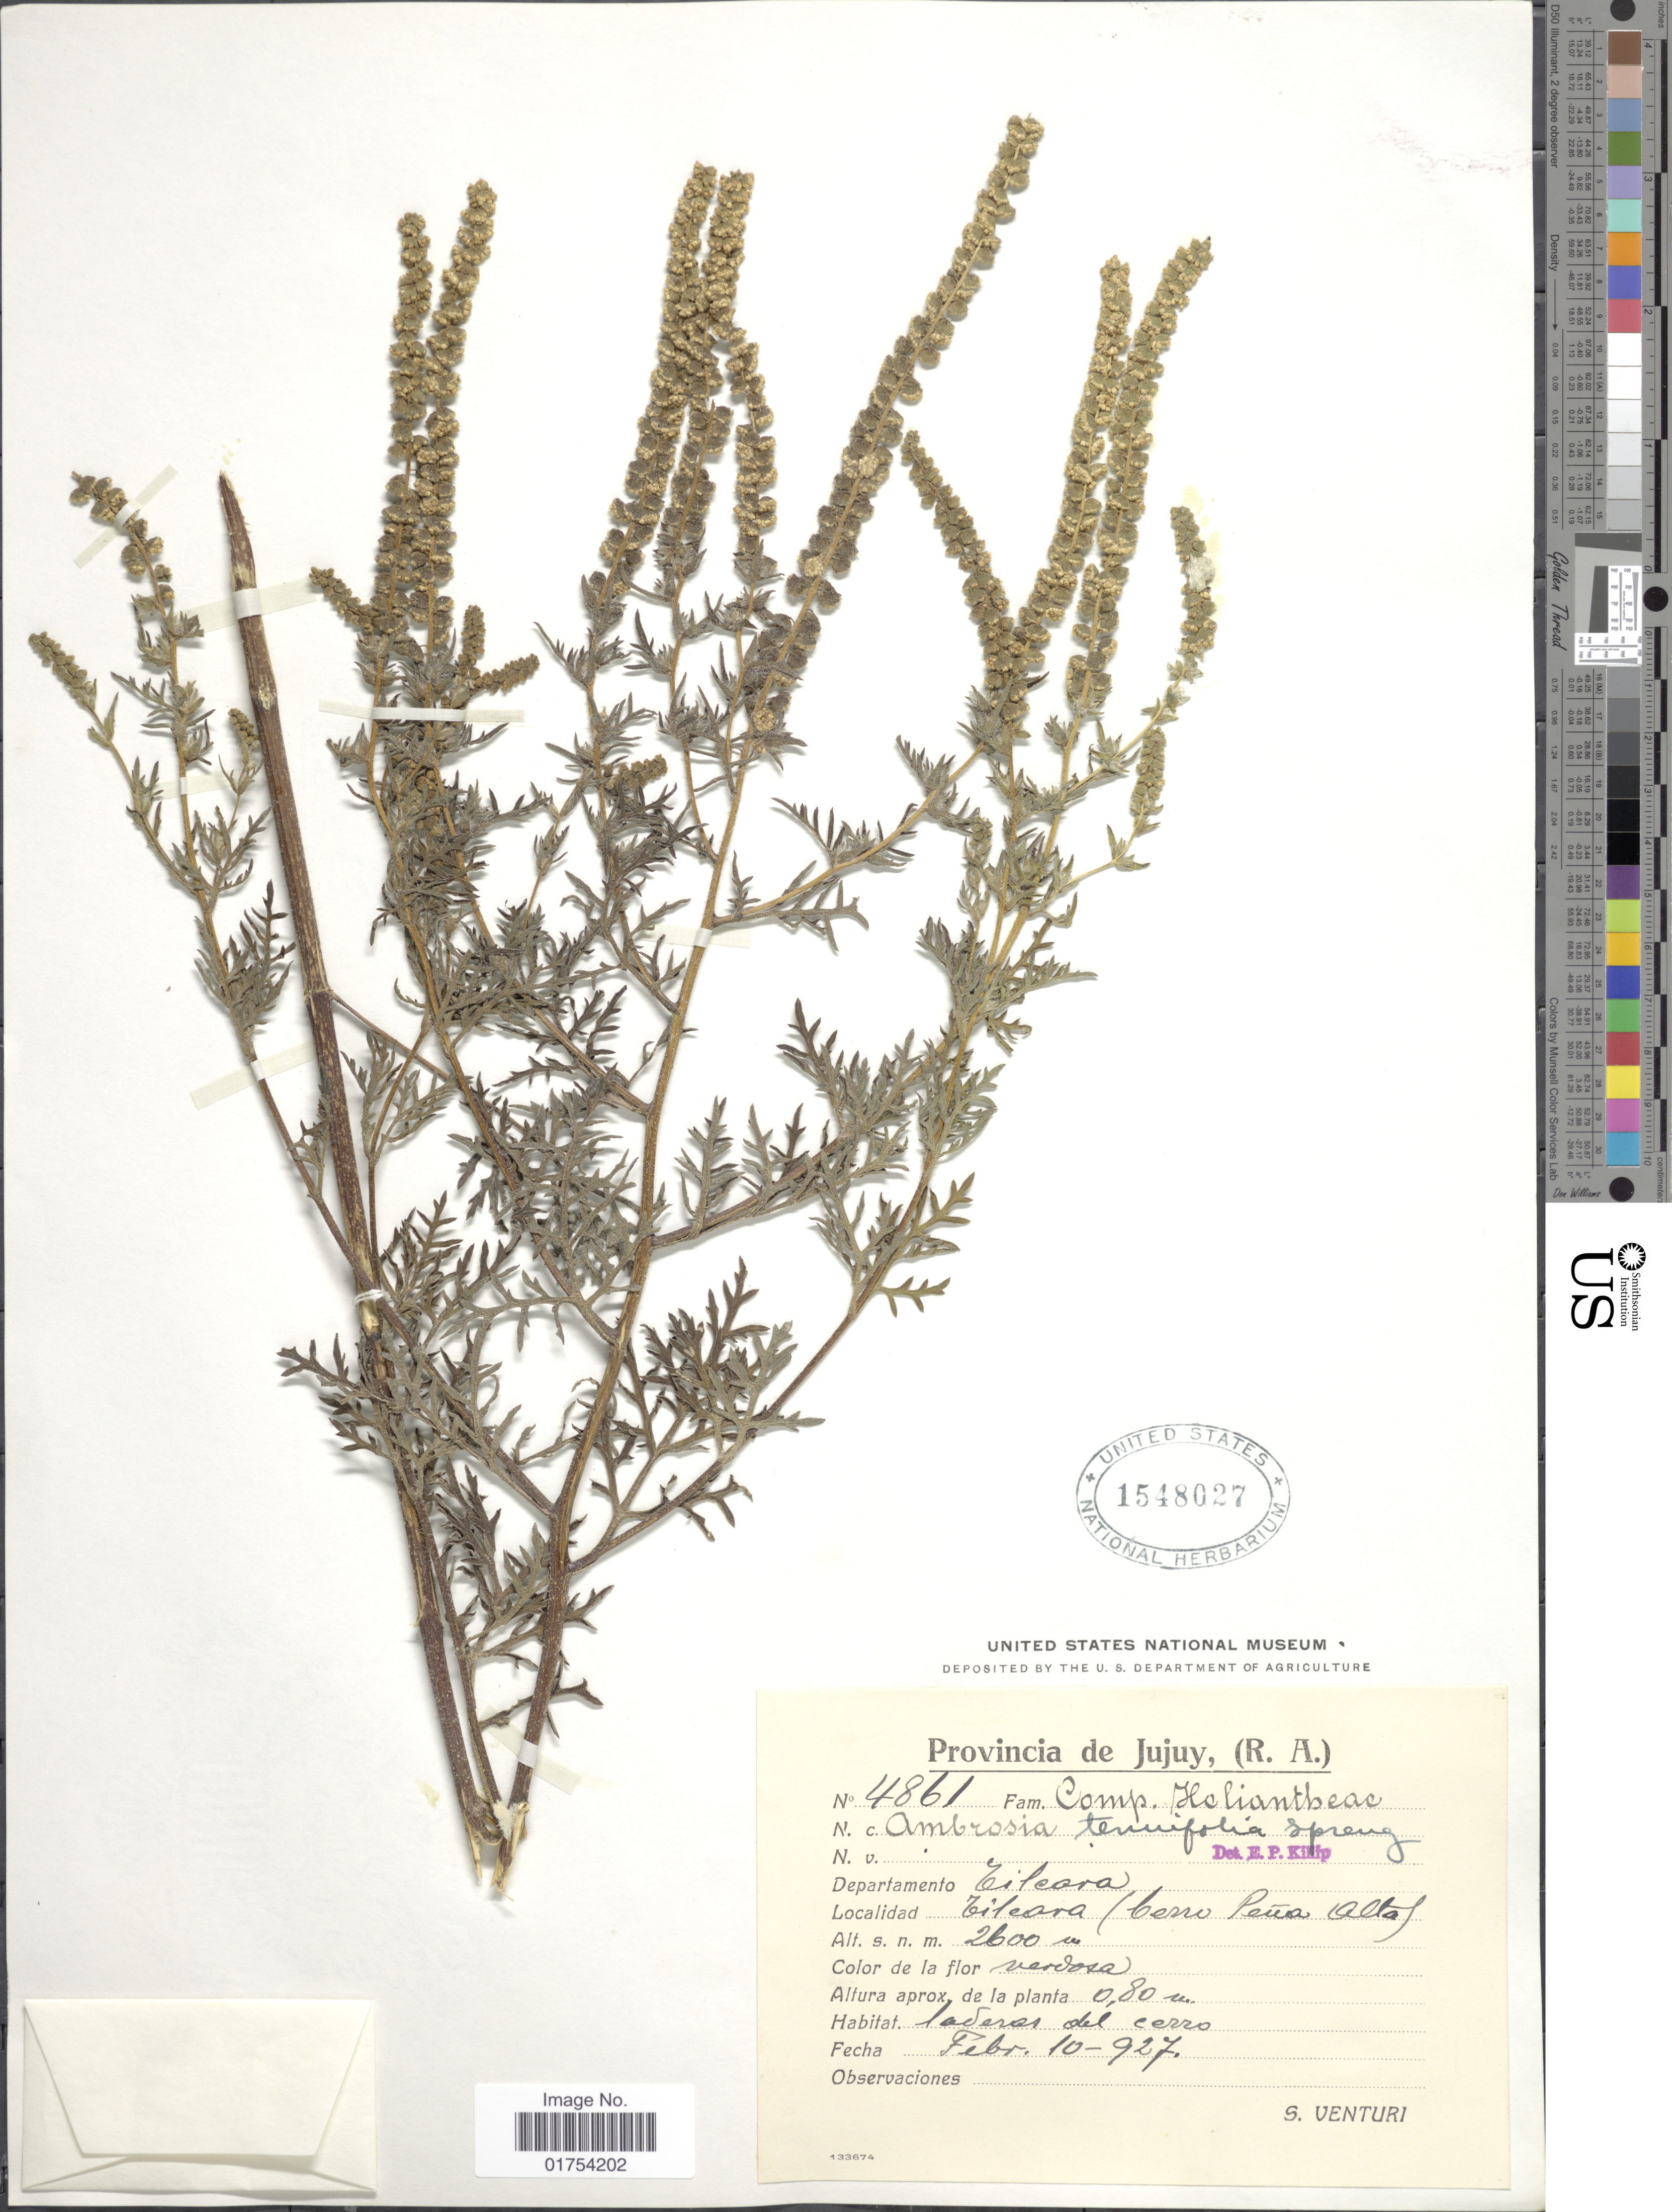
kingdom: Plantae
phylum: Tracheophyta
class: Magnoliopsida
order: Asterales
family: Asteraceae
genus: Ambrosia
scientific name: Ambrosia tenuifolia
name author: Spreng.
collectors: S. Venturi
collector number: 4861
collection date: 1927-02-10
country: Argentina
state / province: Jujuy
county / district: Tilcara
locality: Tilcara (Cerro Peña Alta)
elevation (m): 2600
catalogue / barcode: US 1548027